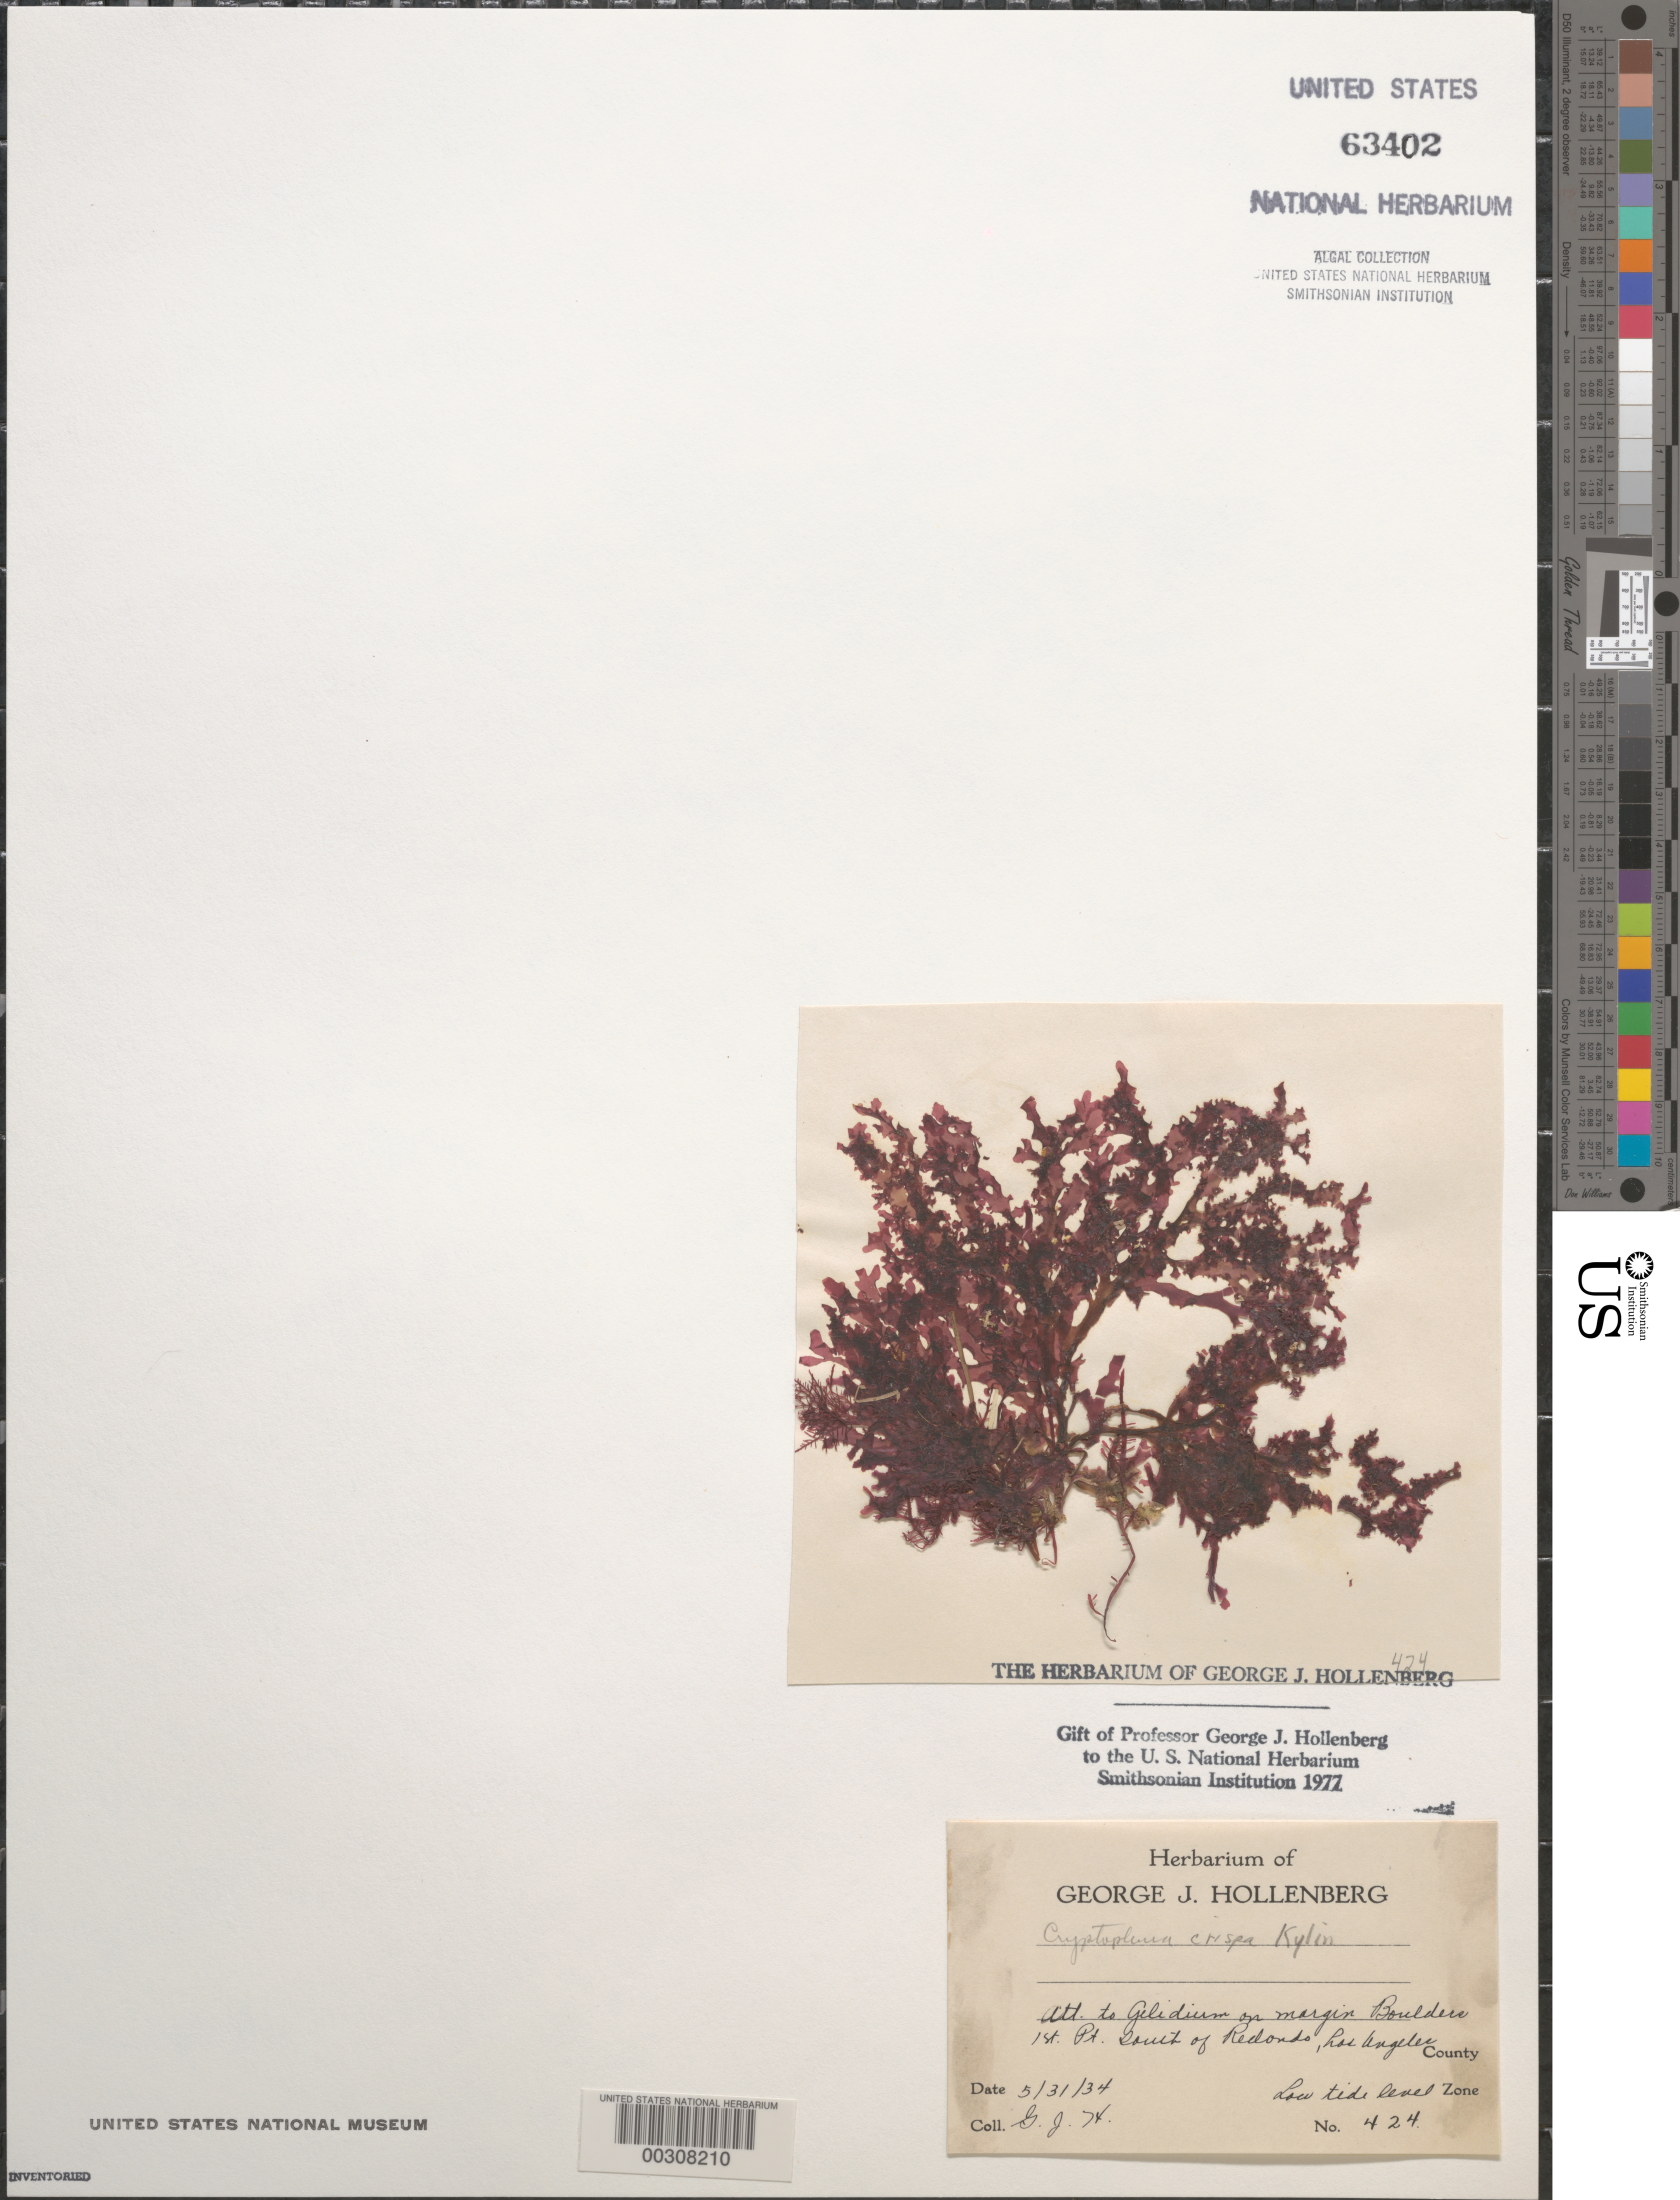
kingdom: Plantae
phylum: Rhodophyta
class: Florideophyceae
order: Ceramiales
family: Delesseriaceae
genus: Cryptopleura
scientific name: Cryptopleura crispa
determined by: Hollenberg, George J.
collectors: G. Hollenberg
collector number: GJH 424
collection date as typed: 31 May 1934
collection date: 1934-05-31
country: United States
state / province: California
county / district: Los Angeles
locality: First point south of Redondo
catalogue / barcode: US 63402